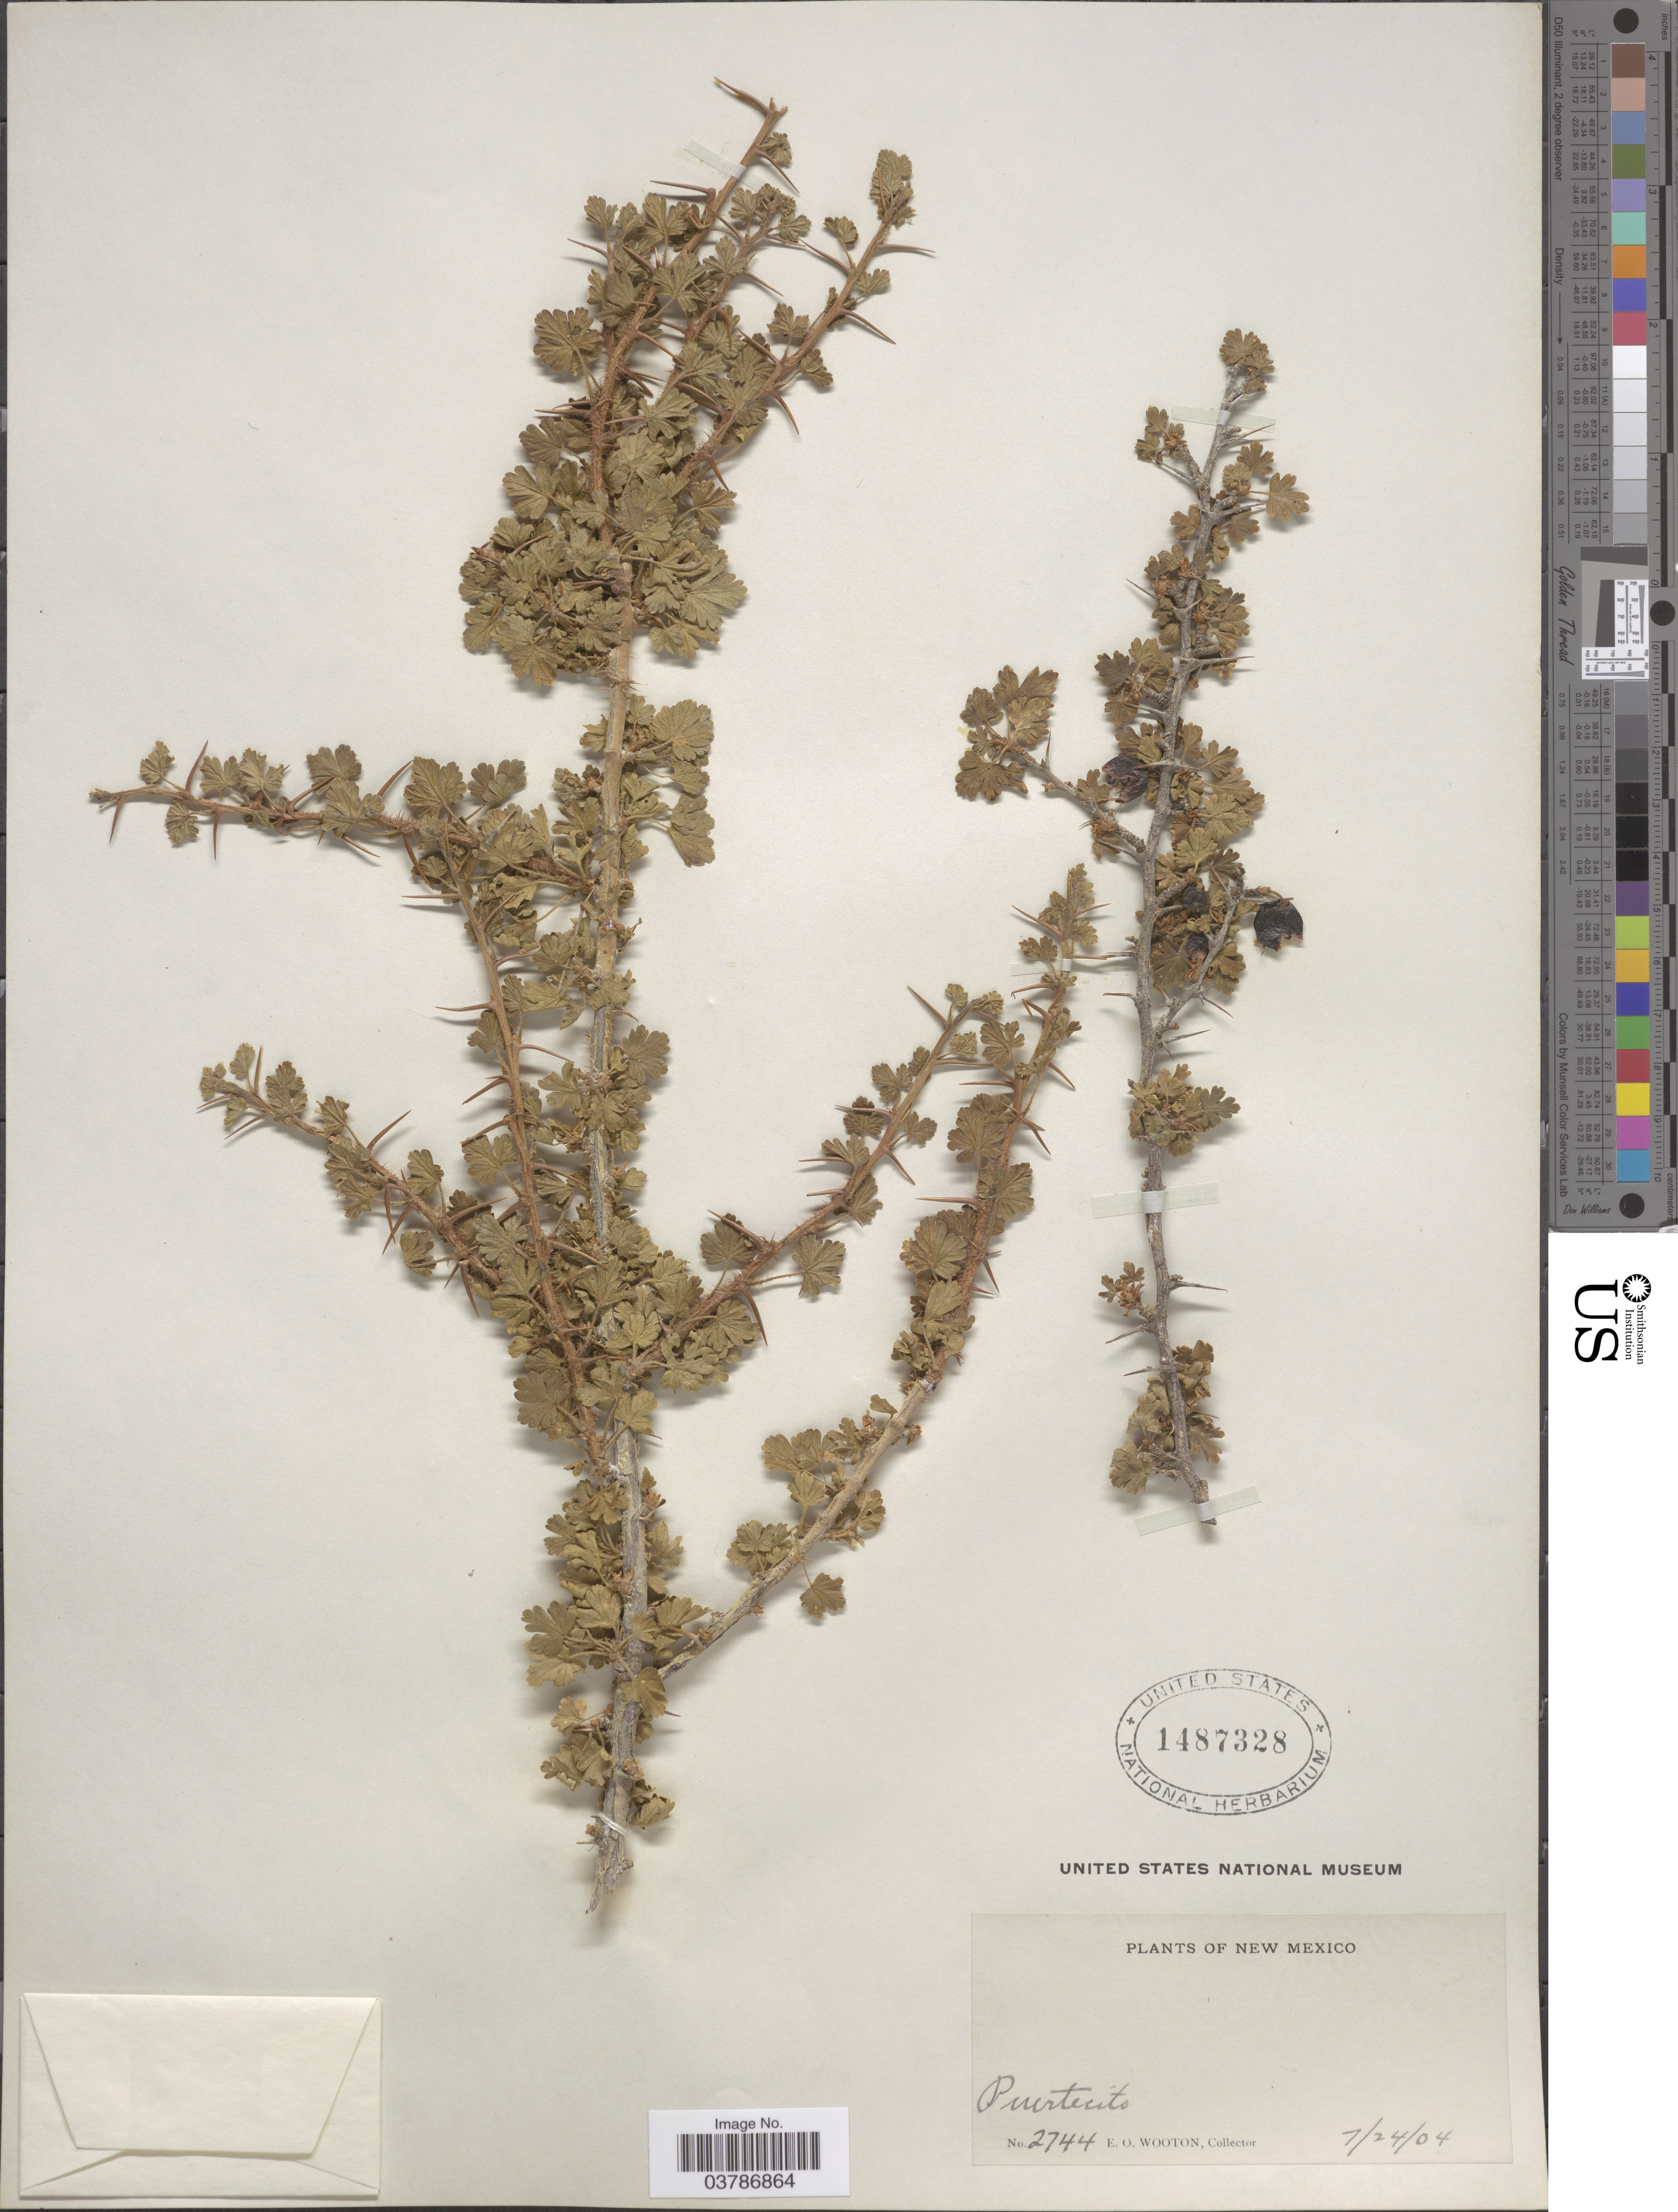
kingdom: Plantae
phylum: Tracheophyta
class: Magnoliopsida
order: Saxifragales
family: Grossulariaceae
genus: Ribes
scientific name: Ribes leptanthum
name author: A. Gray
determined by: Van Arsdel, E.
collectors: E. O. Wooton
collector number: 2744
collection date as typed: Transcribed d/m/y: 24/7/4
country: United States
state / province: New Mexico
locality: Puertecito.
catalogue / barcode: US 1487328